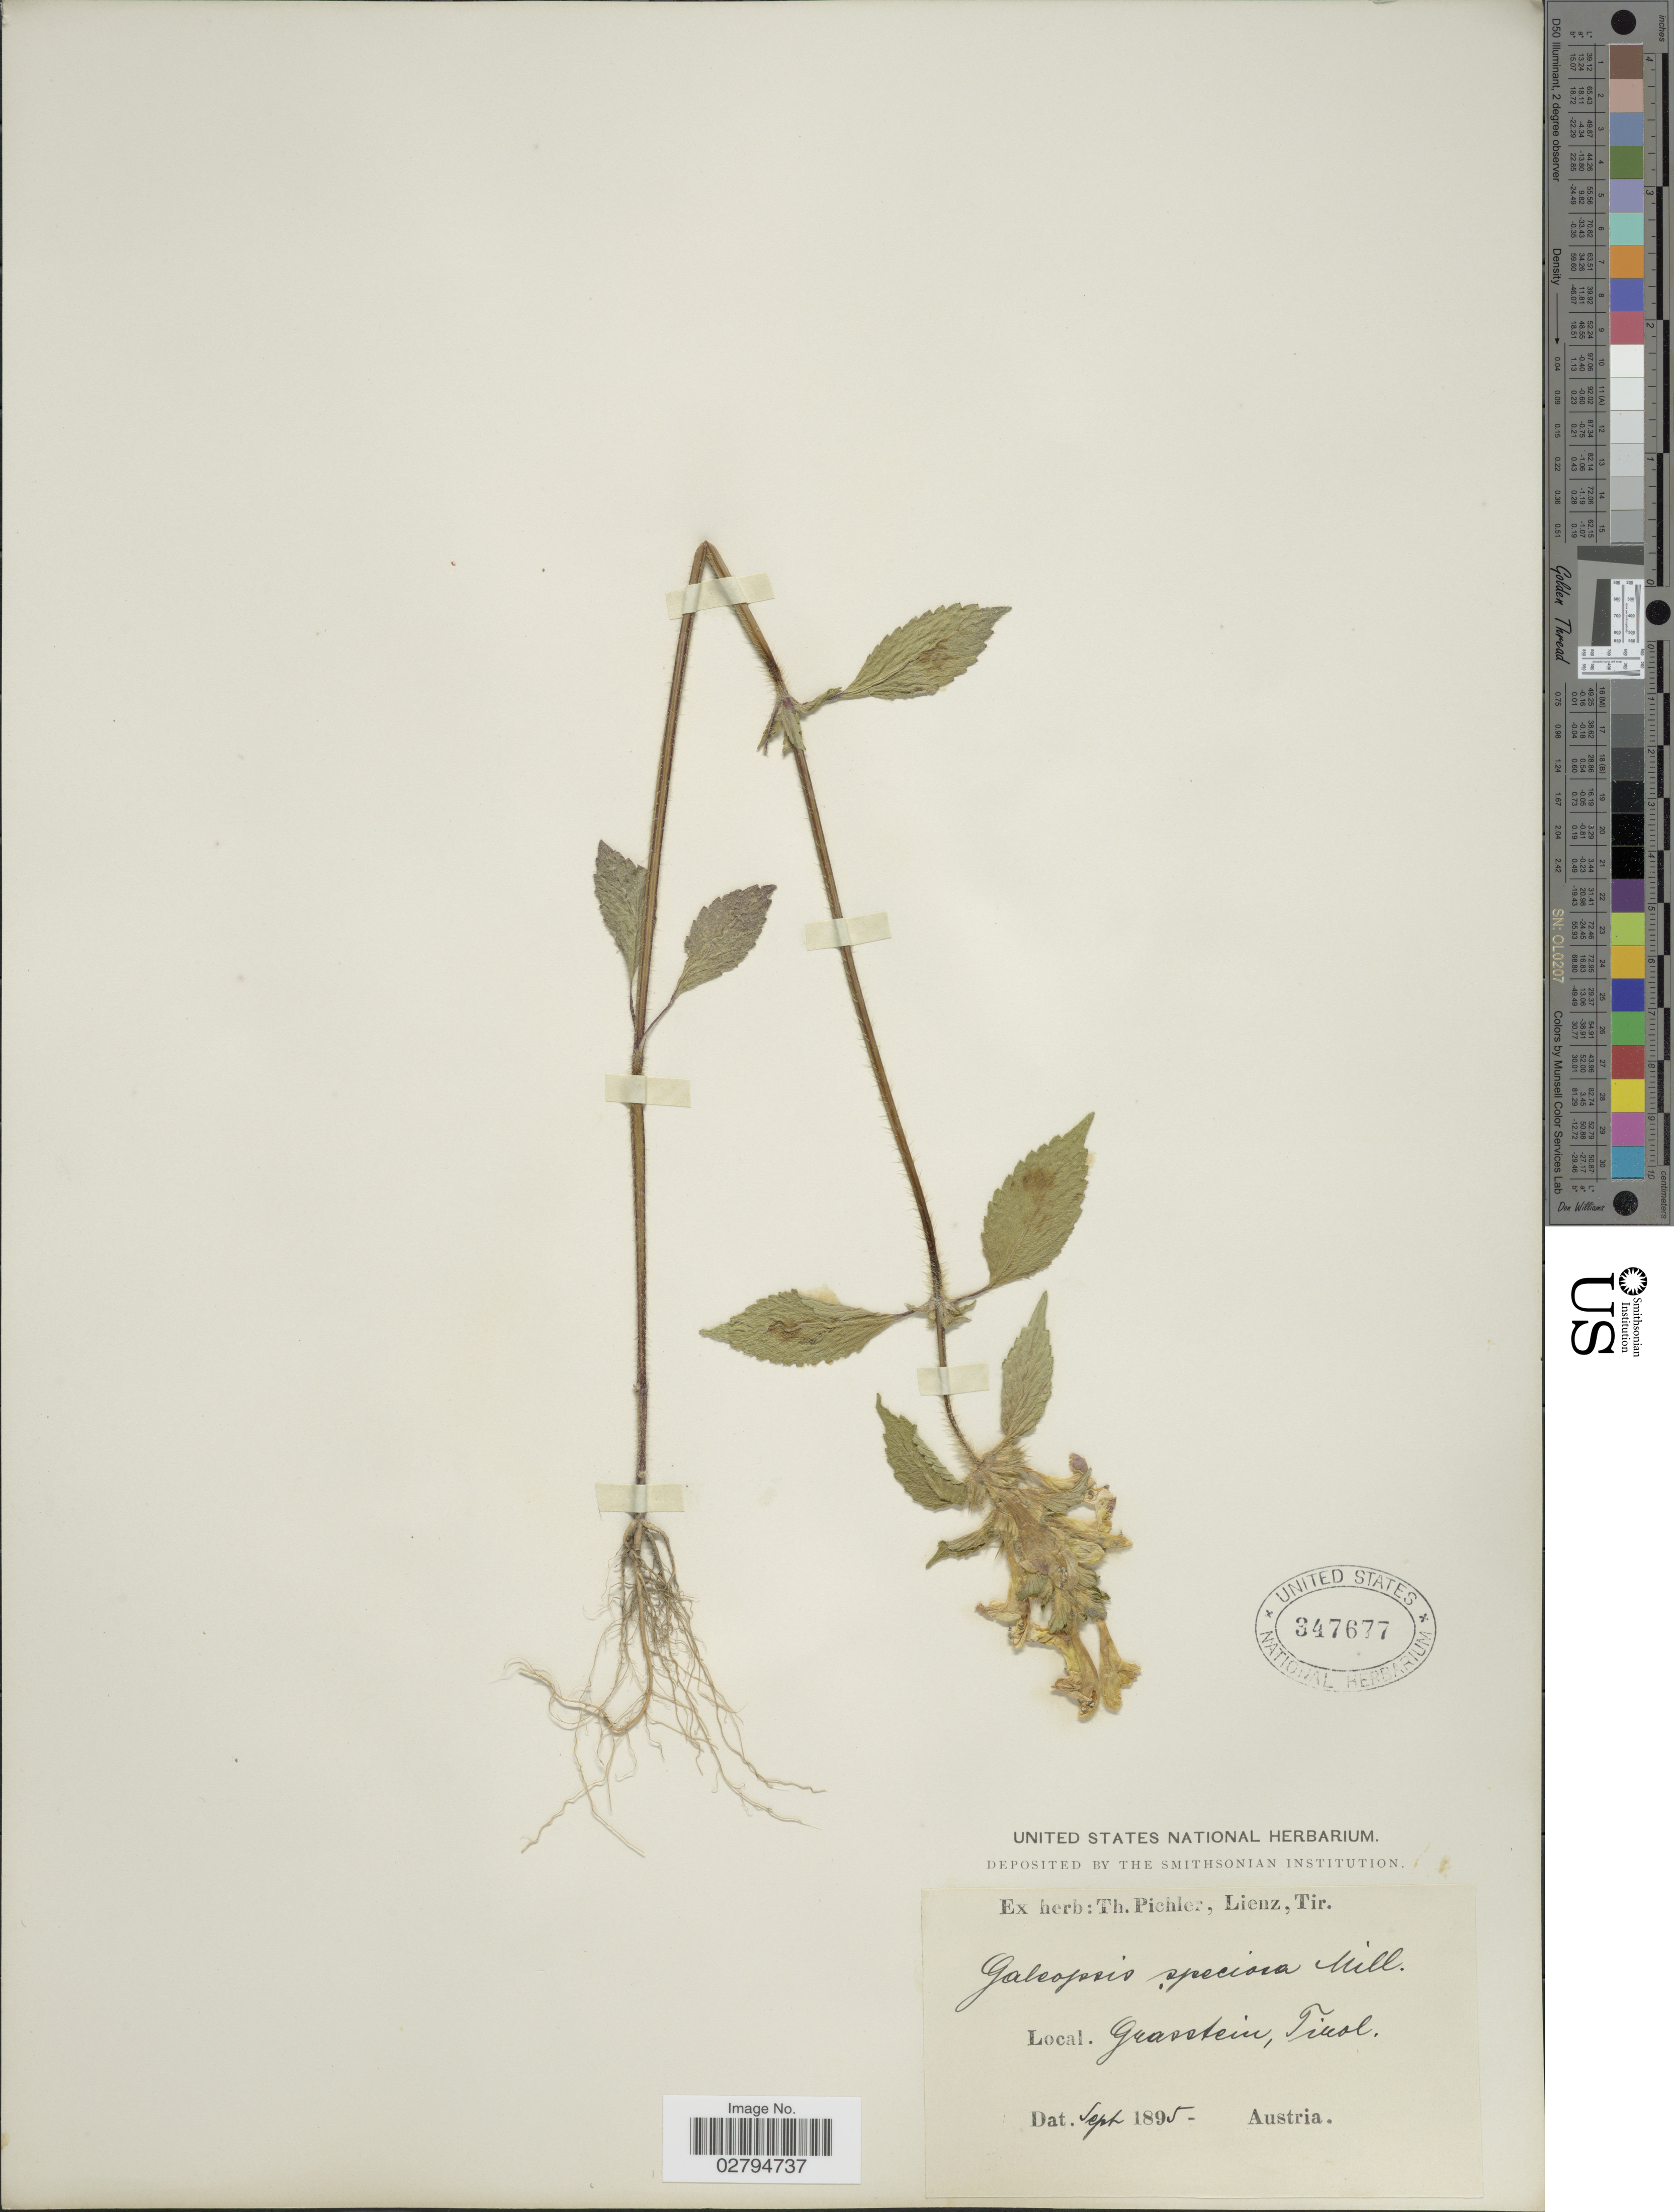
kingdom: Plantae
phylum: Tracheophyta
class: Magnoliopsida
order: Lamiales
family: Lamiaceae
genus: Galeopsis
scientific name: Galeopsis speciosa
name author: Mill.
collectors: ex herb. T. Pichler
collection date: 1895-09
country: Italy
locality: Grasstein, Tirol.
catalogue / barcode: US 347677